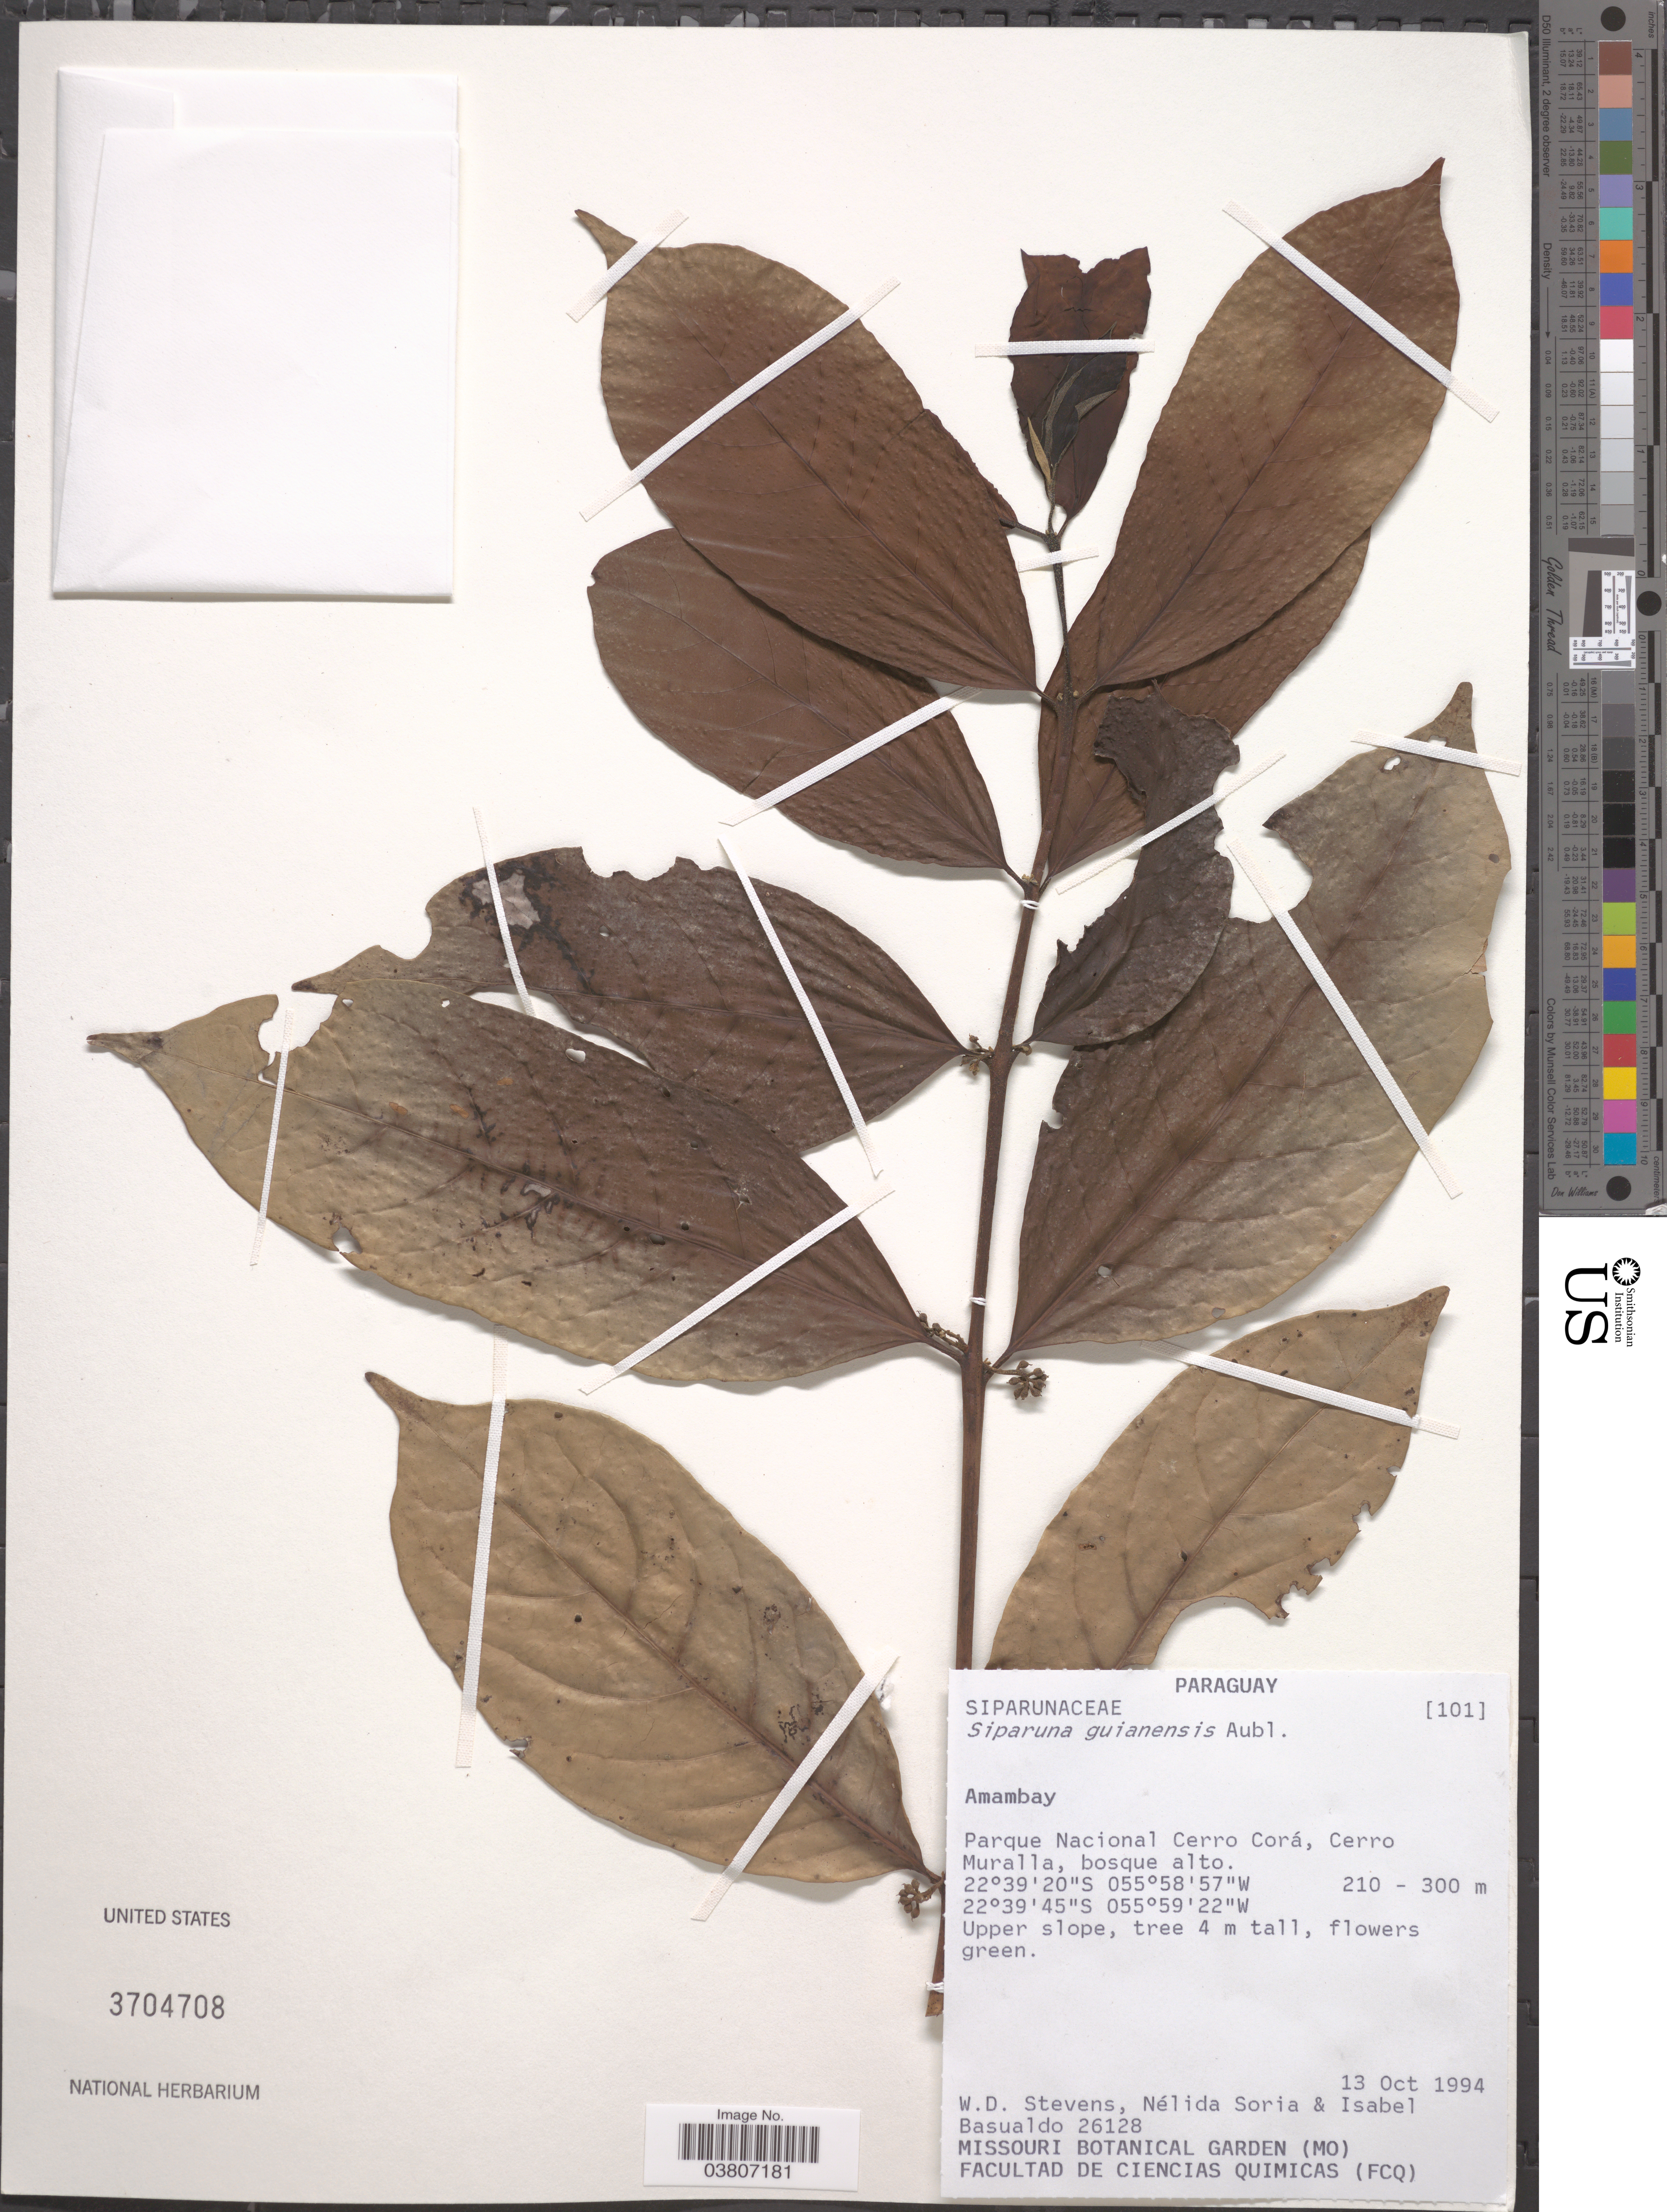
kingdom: Plantae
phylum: Tracheophyta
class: Magnoliopsida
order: Laurales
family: Siparunaceae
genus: Siparuna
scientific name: Siparuna guianensis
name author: Aubl.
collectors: W. D. Stevens, N. Soria & I. Basualdo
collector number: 26128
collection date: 1994-10-13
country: Paraguay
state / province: Amambay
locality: Parque Nacional Cerro Corá, Cerro Muralla, bosque alto.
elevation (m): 210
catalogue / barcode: US 3704708